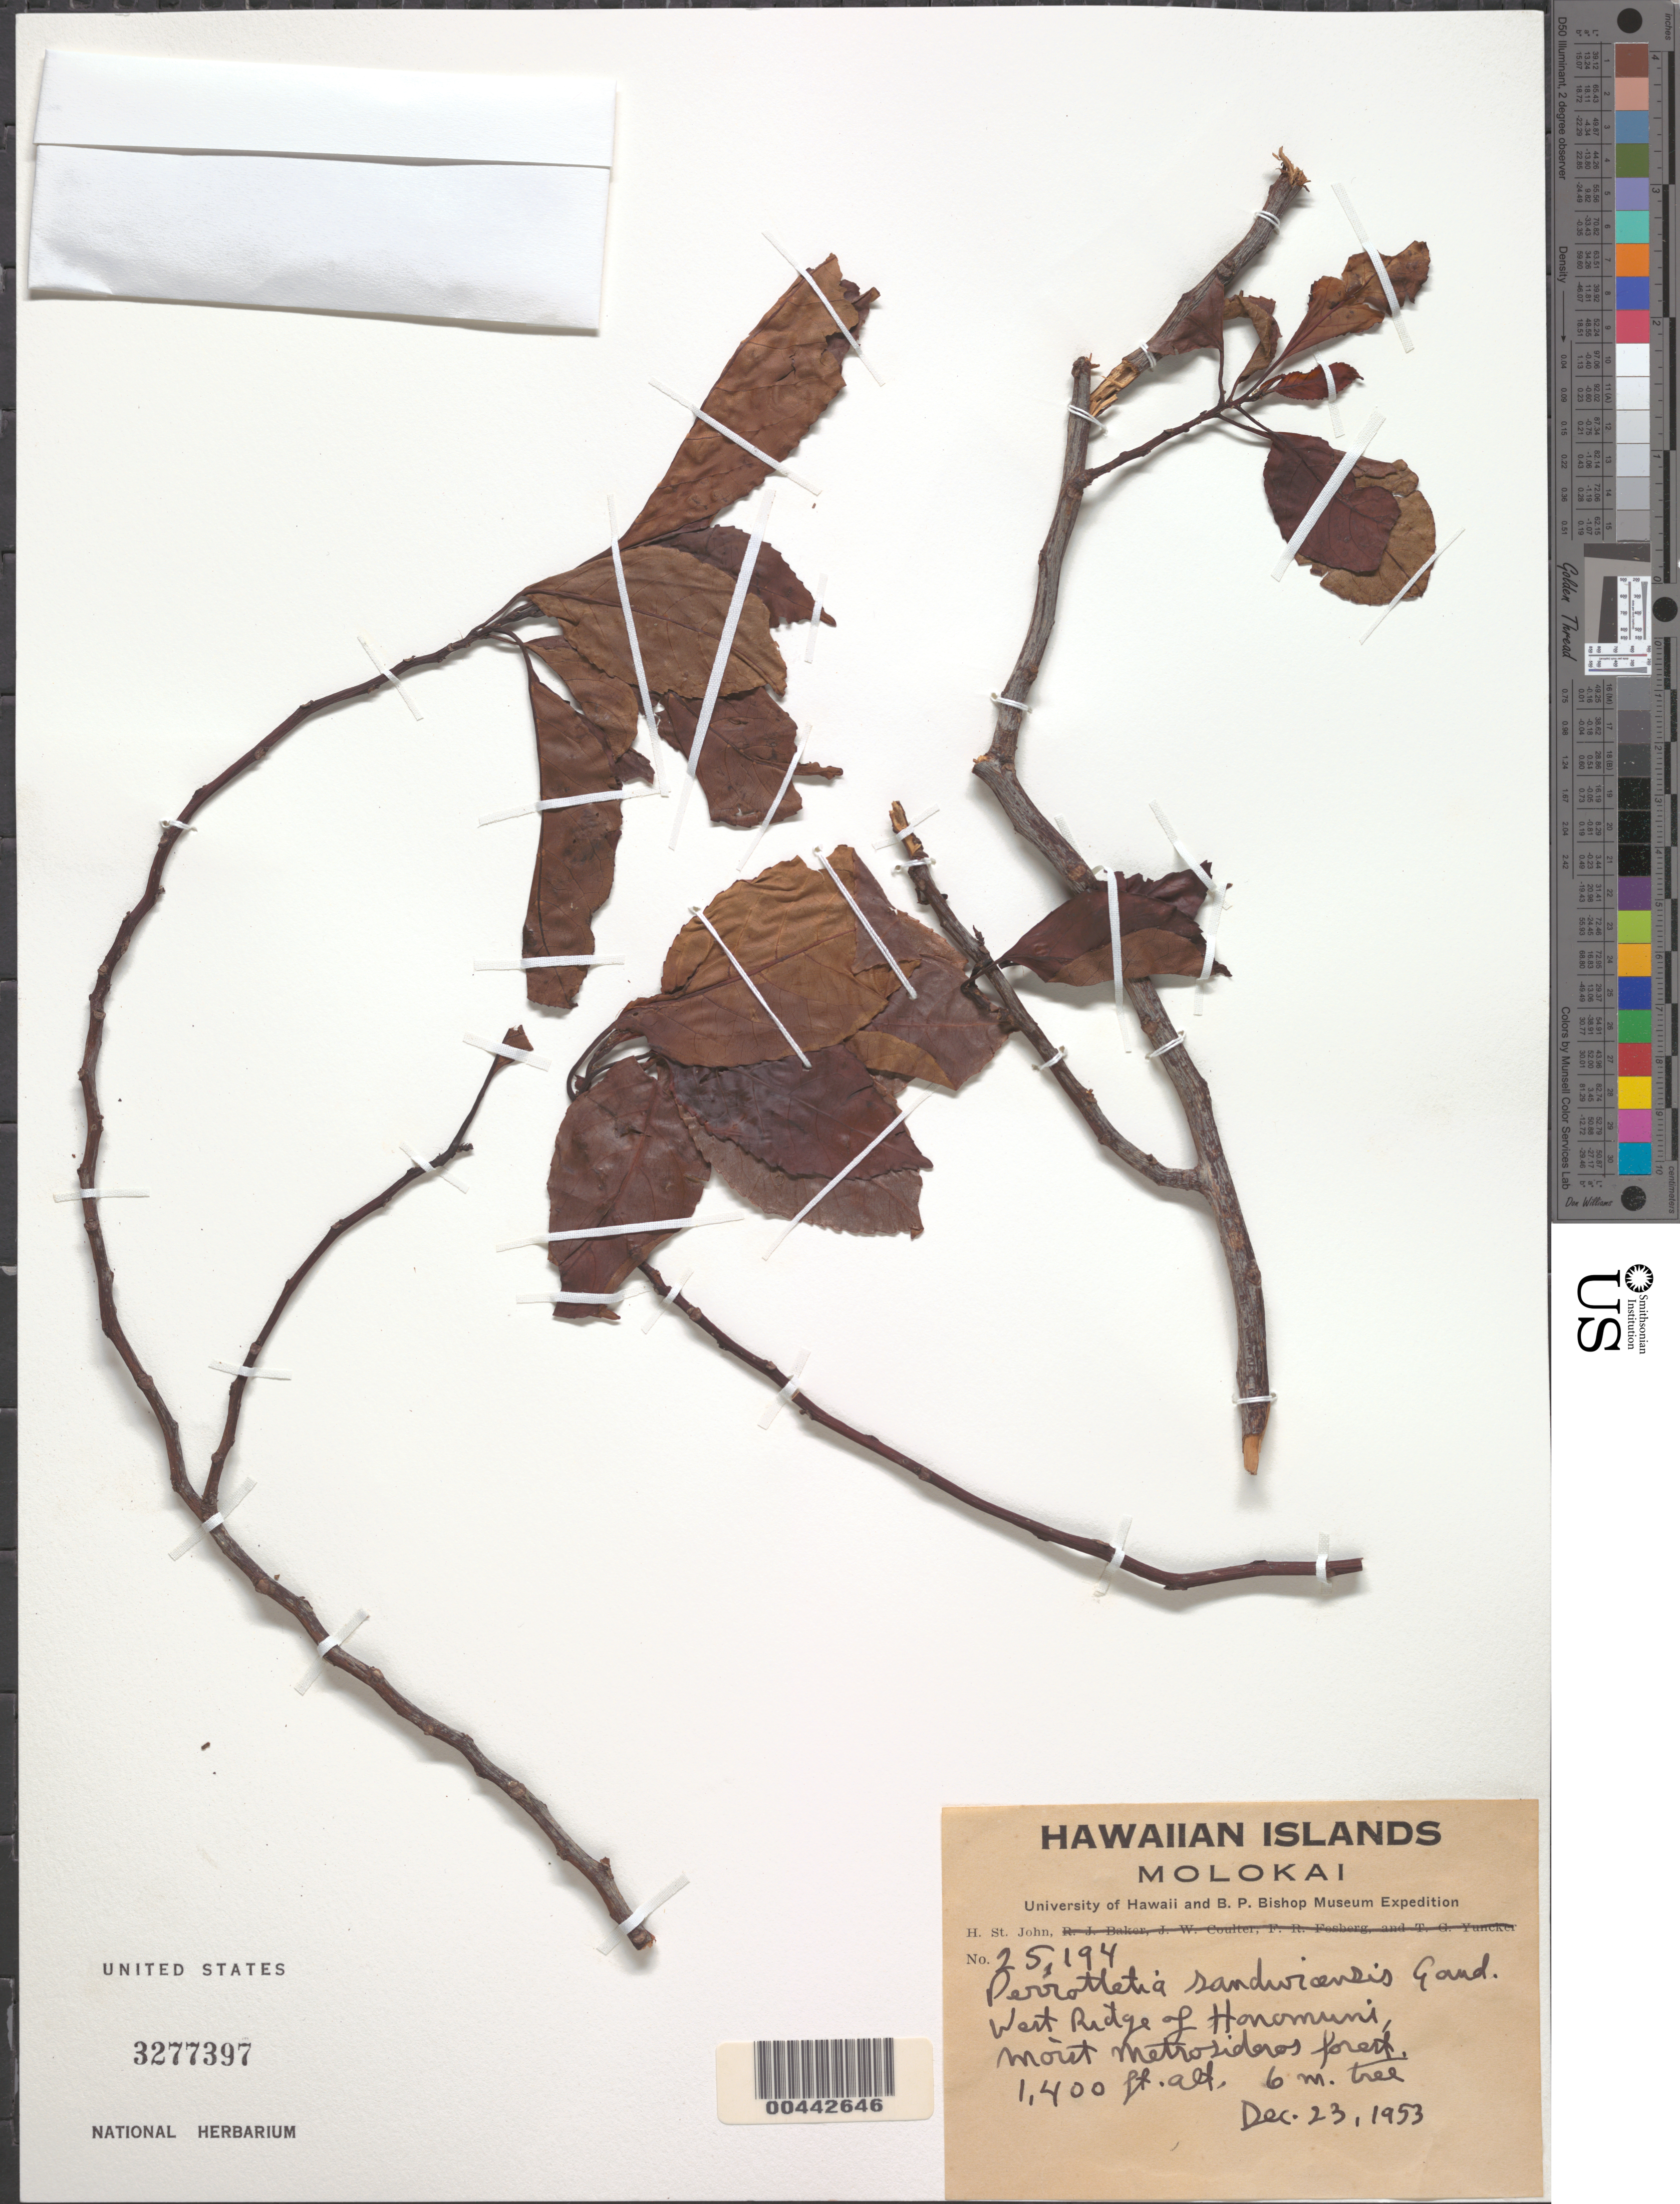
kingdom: Plantae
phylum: Tracheophyta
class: Magnoliopsida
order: Huerteales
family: Dipentodontaceae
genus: Perrottetia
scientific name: Perrottetia sandwicensis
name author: A. Gray in Wilkes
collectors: H. St. John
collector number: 25194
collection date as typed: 23 Dec 1953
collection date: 1953-12-23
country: United States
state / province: Hawaii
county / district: Maui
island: Moloka'i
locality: West ridge of Honomuni.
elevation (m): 427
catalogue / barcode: US 3277397